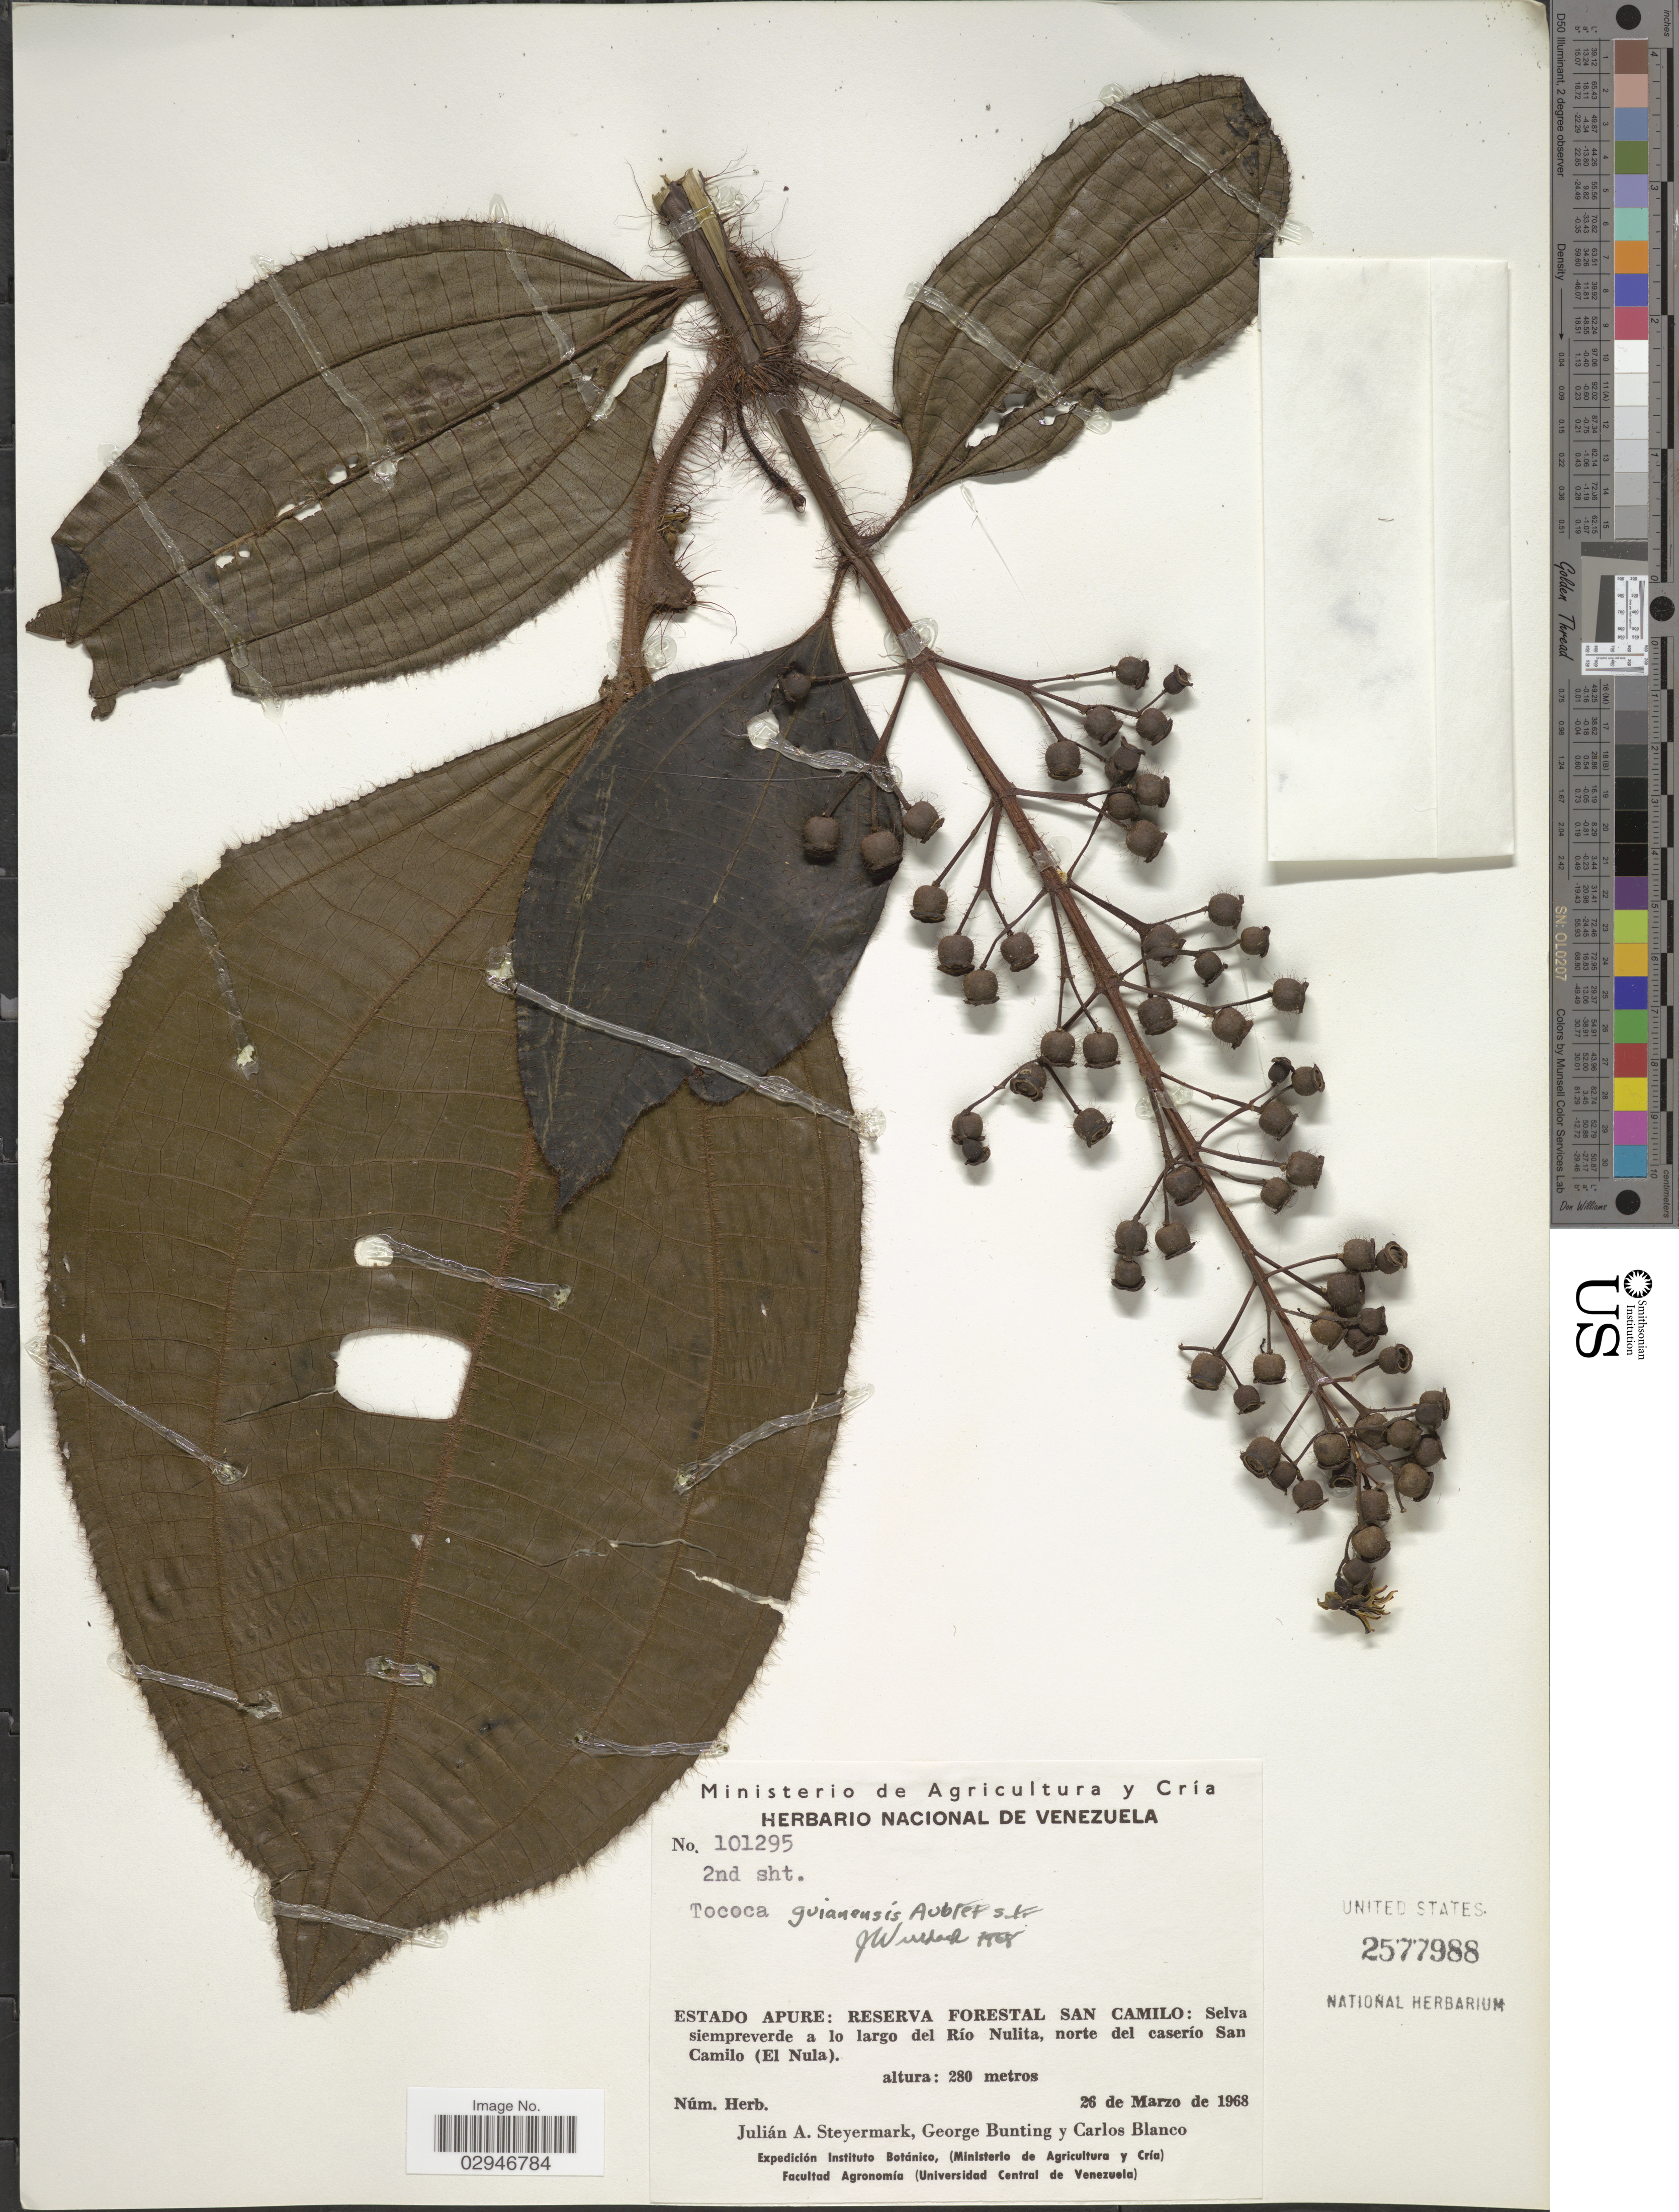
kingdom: Plantae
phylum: Tracheophyta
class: Magnoliopsida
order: Myrtales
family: Melastomataceae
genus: Tococa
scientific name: Tococa guianensis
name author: Aubl.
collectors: J. Steyermark, G. S. Bunting & C. Blanco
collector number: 101295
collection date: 1968-03-26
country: Venezuela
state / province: Apure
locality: Estado Apure: Reserva Forestal San Camilo: Selva siempreverde a lo largo del Río Nulita, norte del caserío San Camilo (El Nula).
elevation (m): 280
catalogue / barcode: US 2577988